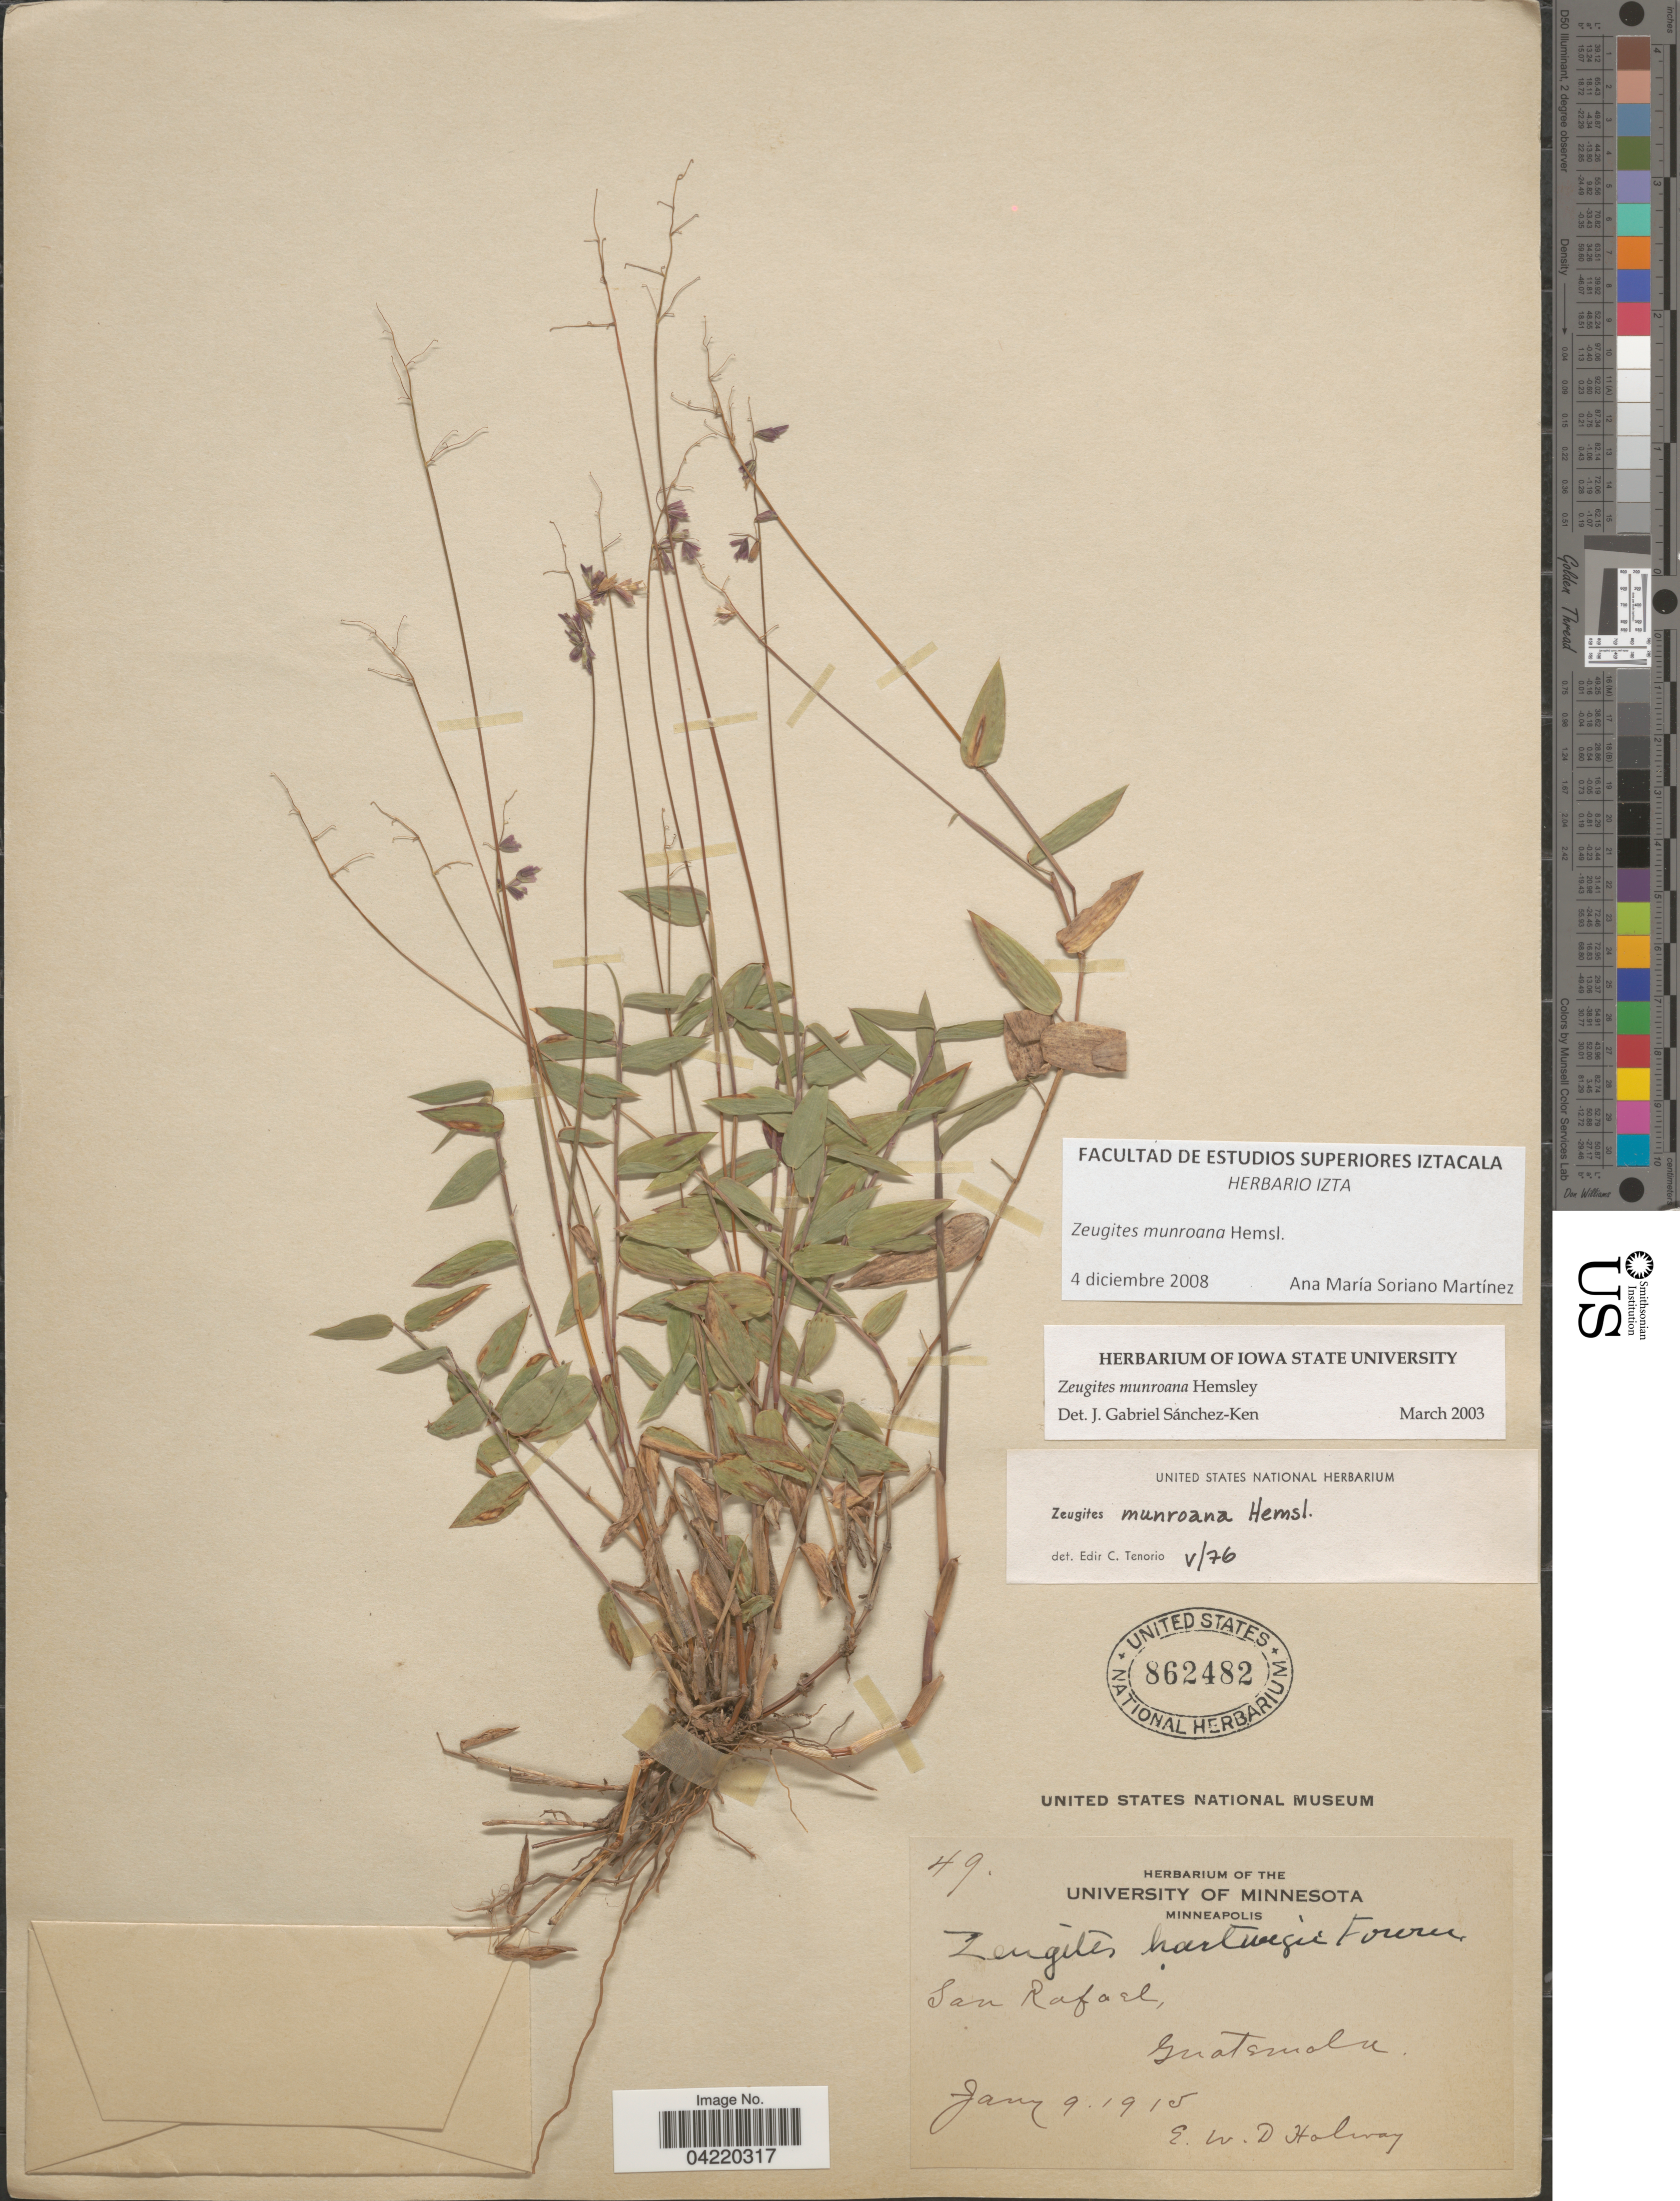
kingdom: Plantae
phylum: Tracheophyta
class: Liliopsida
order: Poales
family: Poaceae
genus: Zeugites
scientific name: Zeugites munroanus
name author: Hemsl.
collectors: E. W. D. Holway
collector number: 49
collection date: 1915-01-09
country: Guatemala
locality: San Rafael.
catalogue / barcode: US 862482